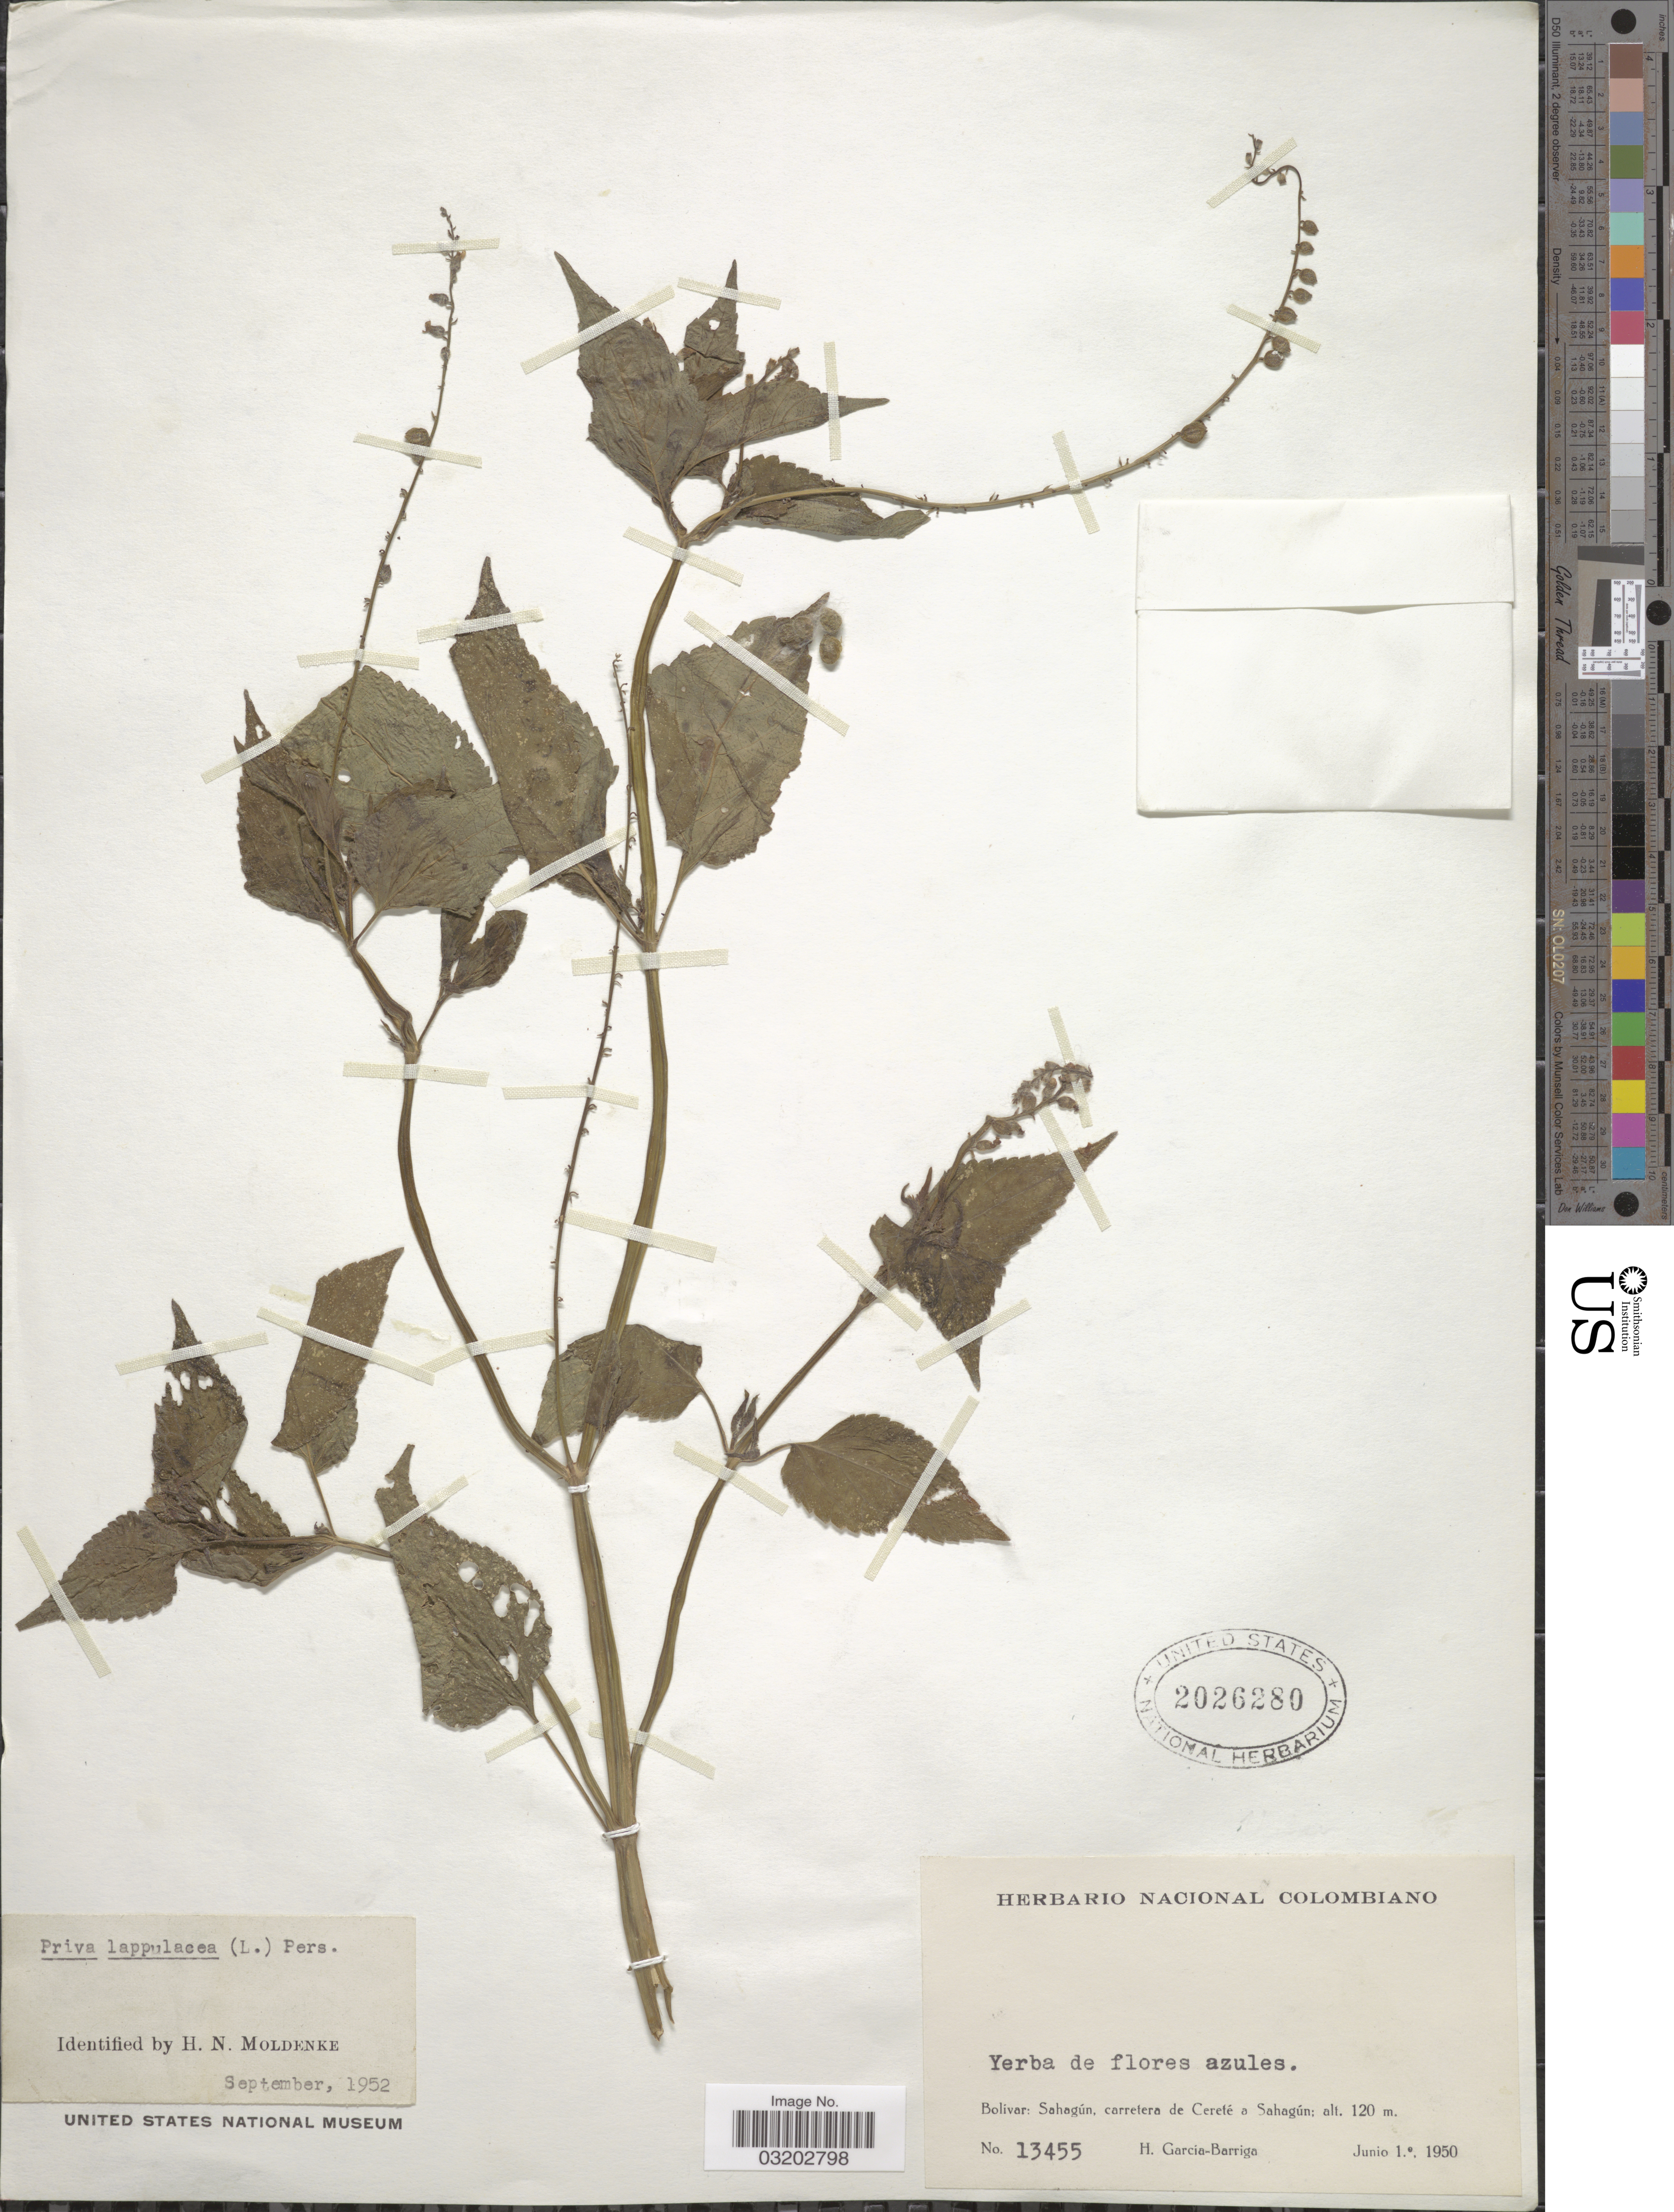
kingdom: Plantae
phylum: Tracheophyta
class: Magnoliopsida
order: Lamiales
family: Verbenaceae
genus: Priva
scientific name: Priva lappulacea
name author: (L.) Pers.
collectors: H. García Barriga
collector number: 13455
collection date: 1950-06-01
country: Colombia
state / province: Bolívar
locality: Sahagún, carretera de Cereté a Sahagún.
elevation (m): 120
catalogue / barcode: US 2026280